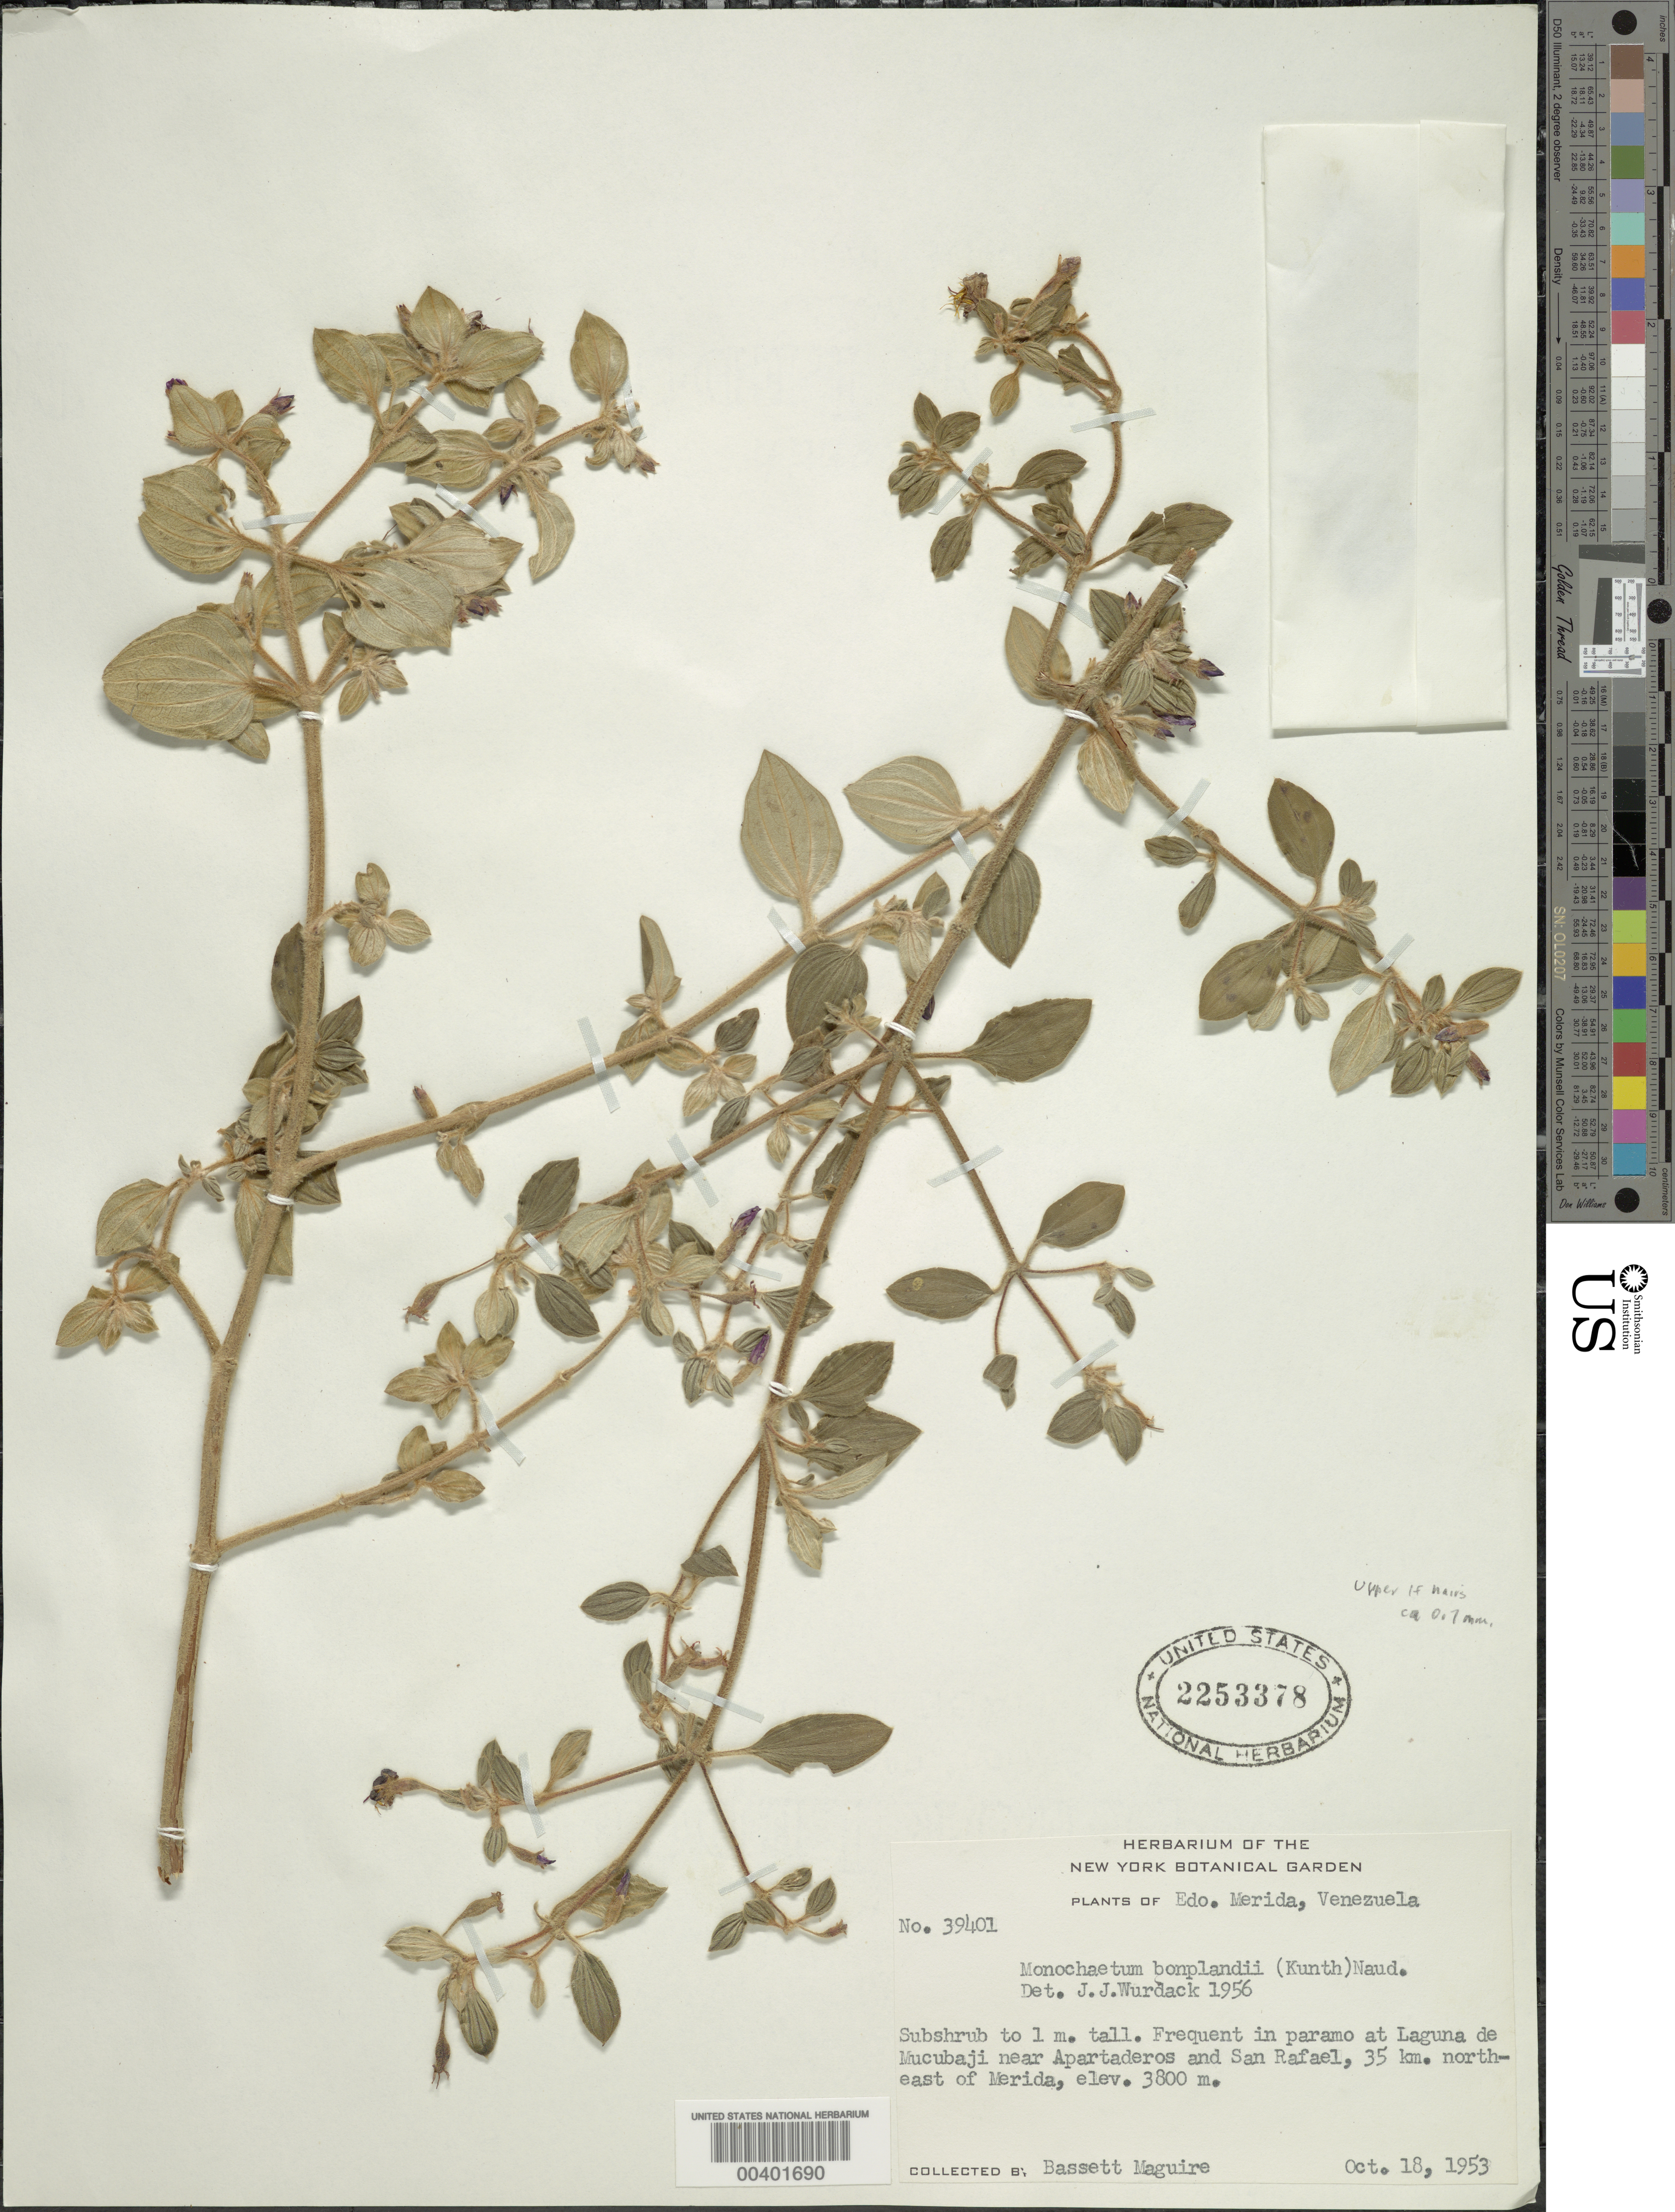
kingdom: Plantae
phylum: Tracheophyta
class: Magnoliopsida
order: Myrtales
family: Melastomataceae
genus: Monochaetum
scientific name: Monochaetum bonplandii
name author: (Kunth) Naudin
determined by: Wurdack, John J., (US), US (UNITED STATES)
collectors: B. Maguire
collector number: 39401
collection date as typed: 18 Oct 1953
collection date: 1953-10-18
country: Venezuela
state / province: Mérida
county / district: Rangel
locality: Páramo at Lag. de Mucubají near Apartaderos and San Rafael, 35 km. Northeast of Mérida. Mucubaji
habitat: Páramo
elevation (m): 3800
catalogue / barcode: US 2253378